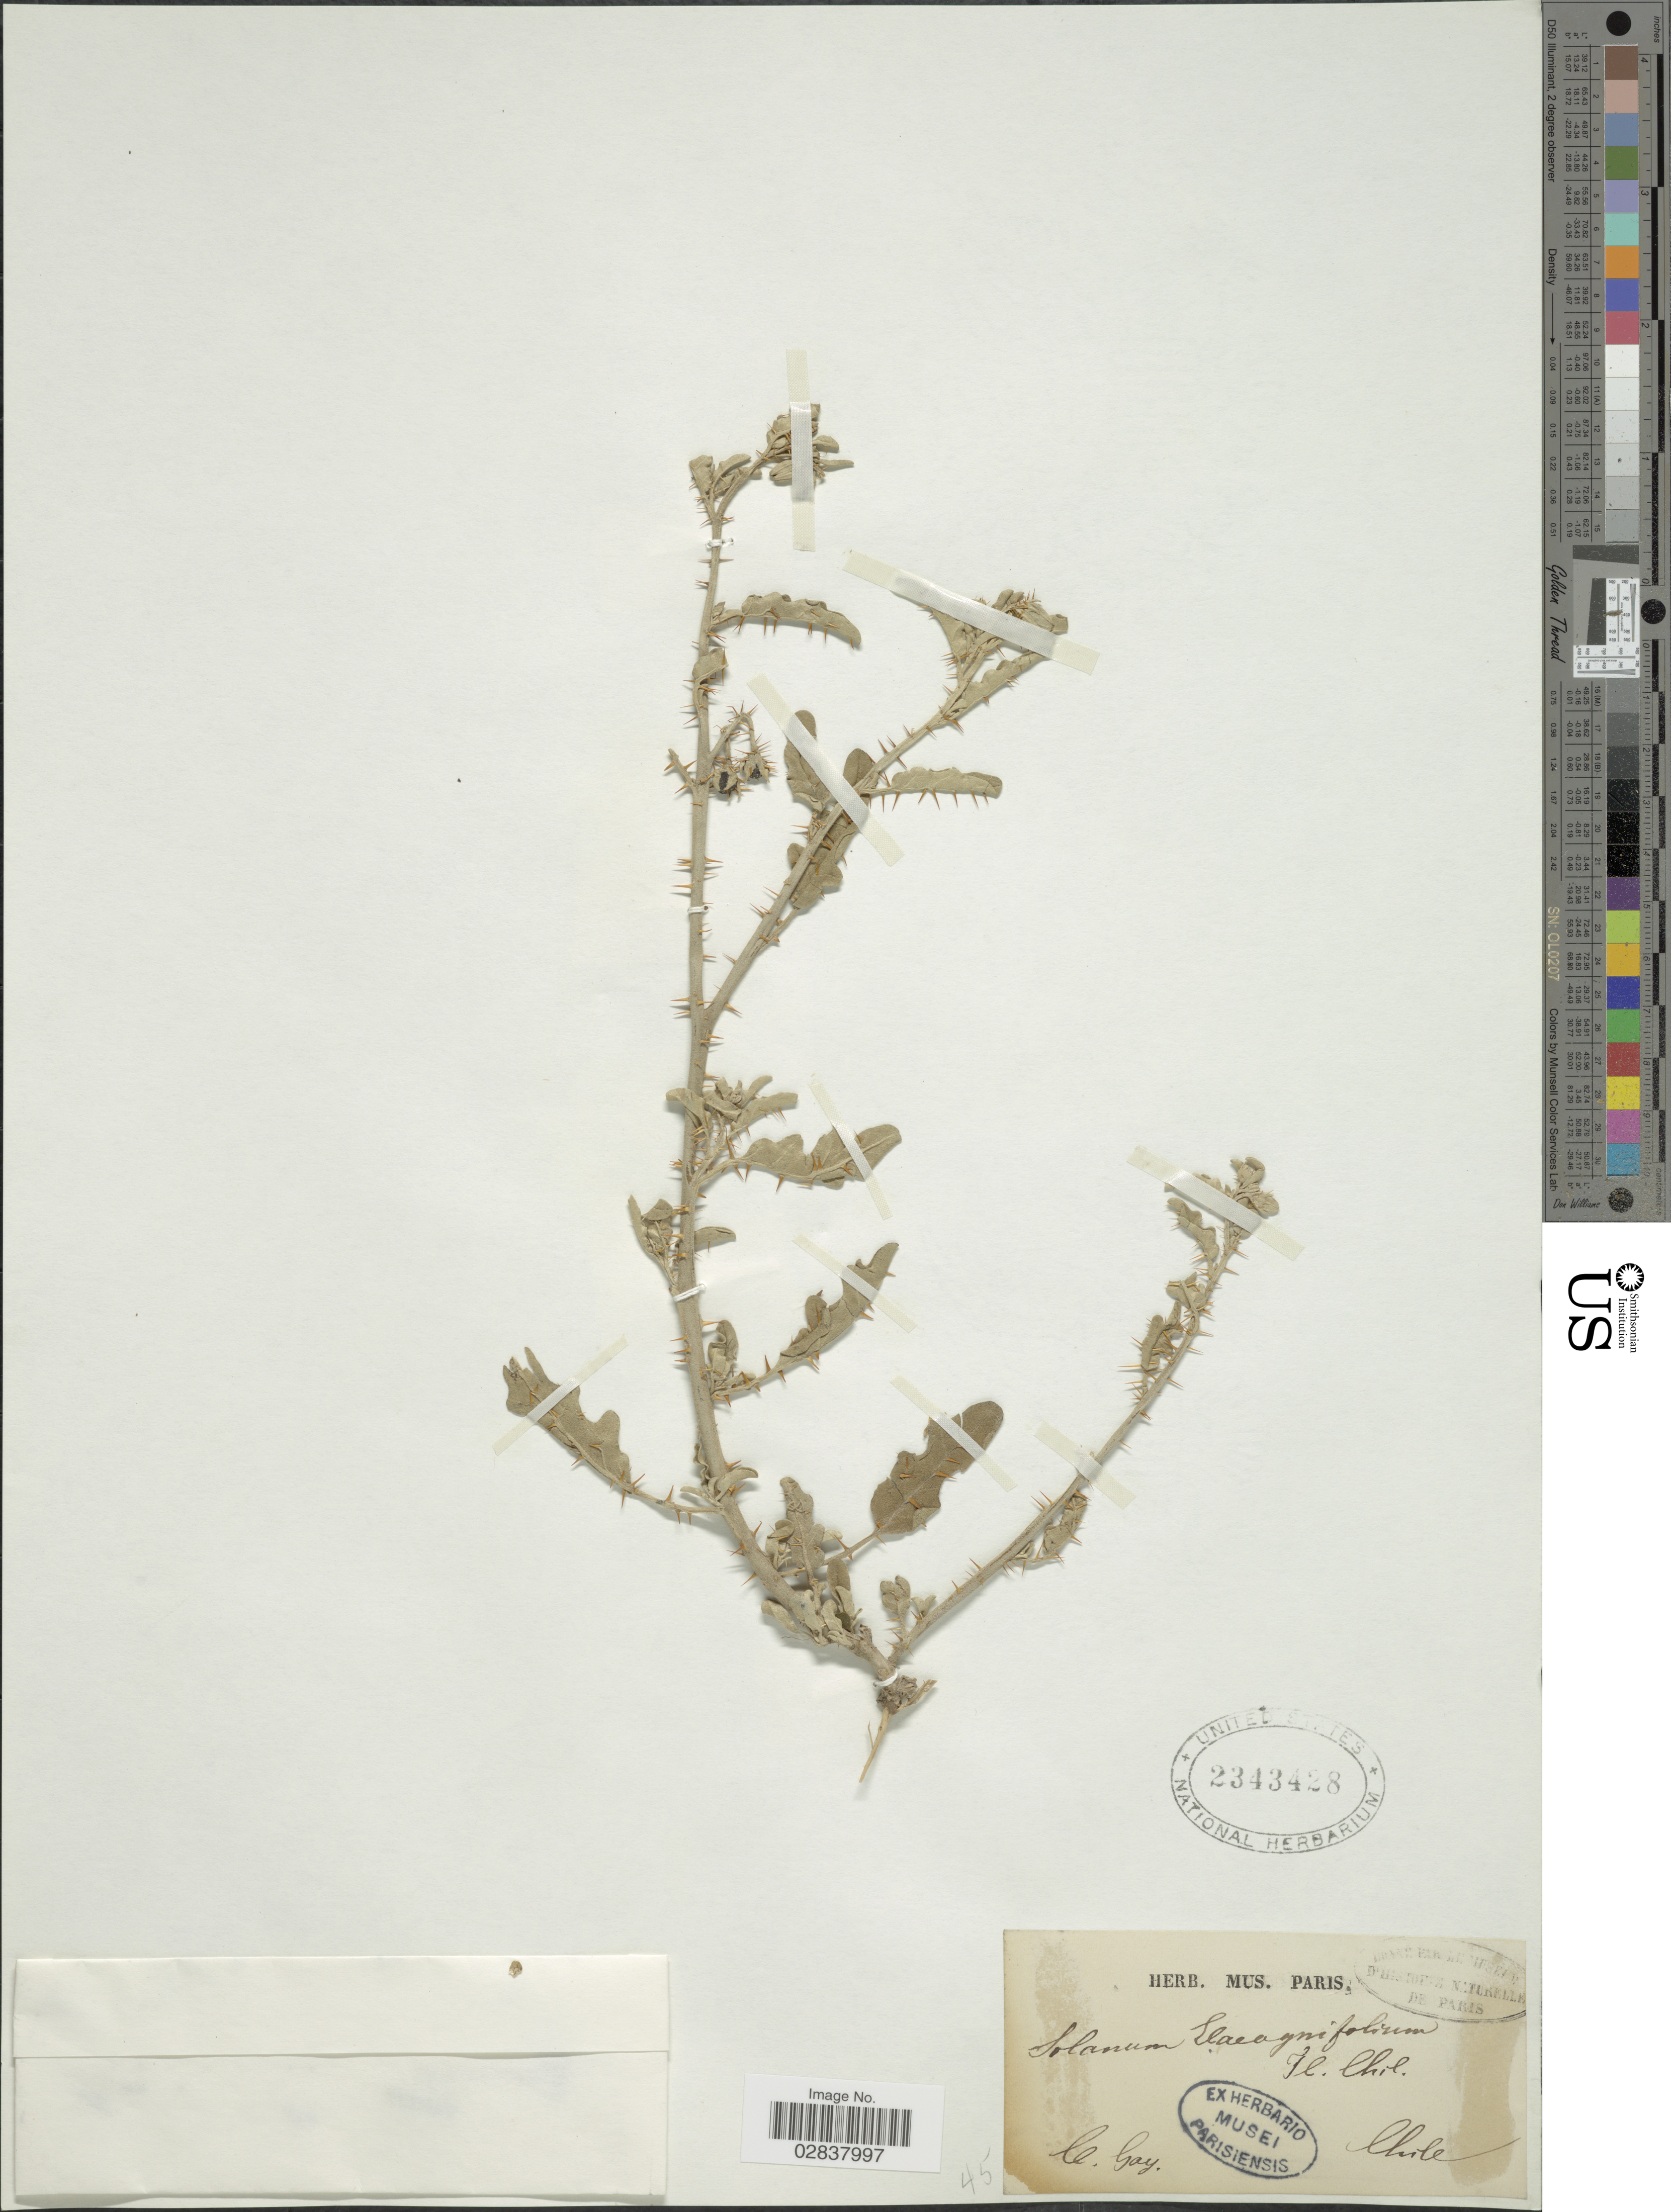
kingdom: Plantae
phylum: Tracheophyta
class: Magnoliopsida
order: Solanales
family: Solanaceae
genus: Solanum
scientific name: Solanum elaeagnifolium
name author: Cav.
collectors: C. Gay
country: Chile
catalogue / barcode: US 2343428